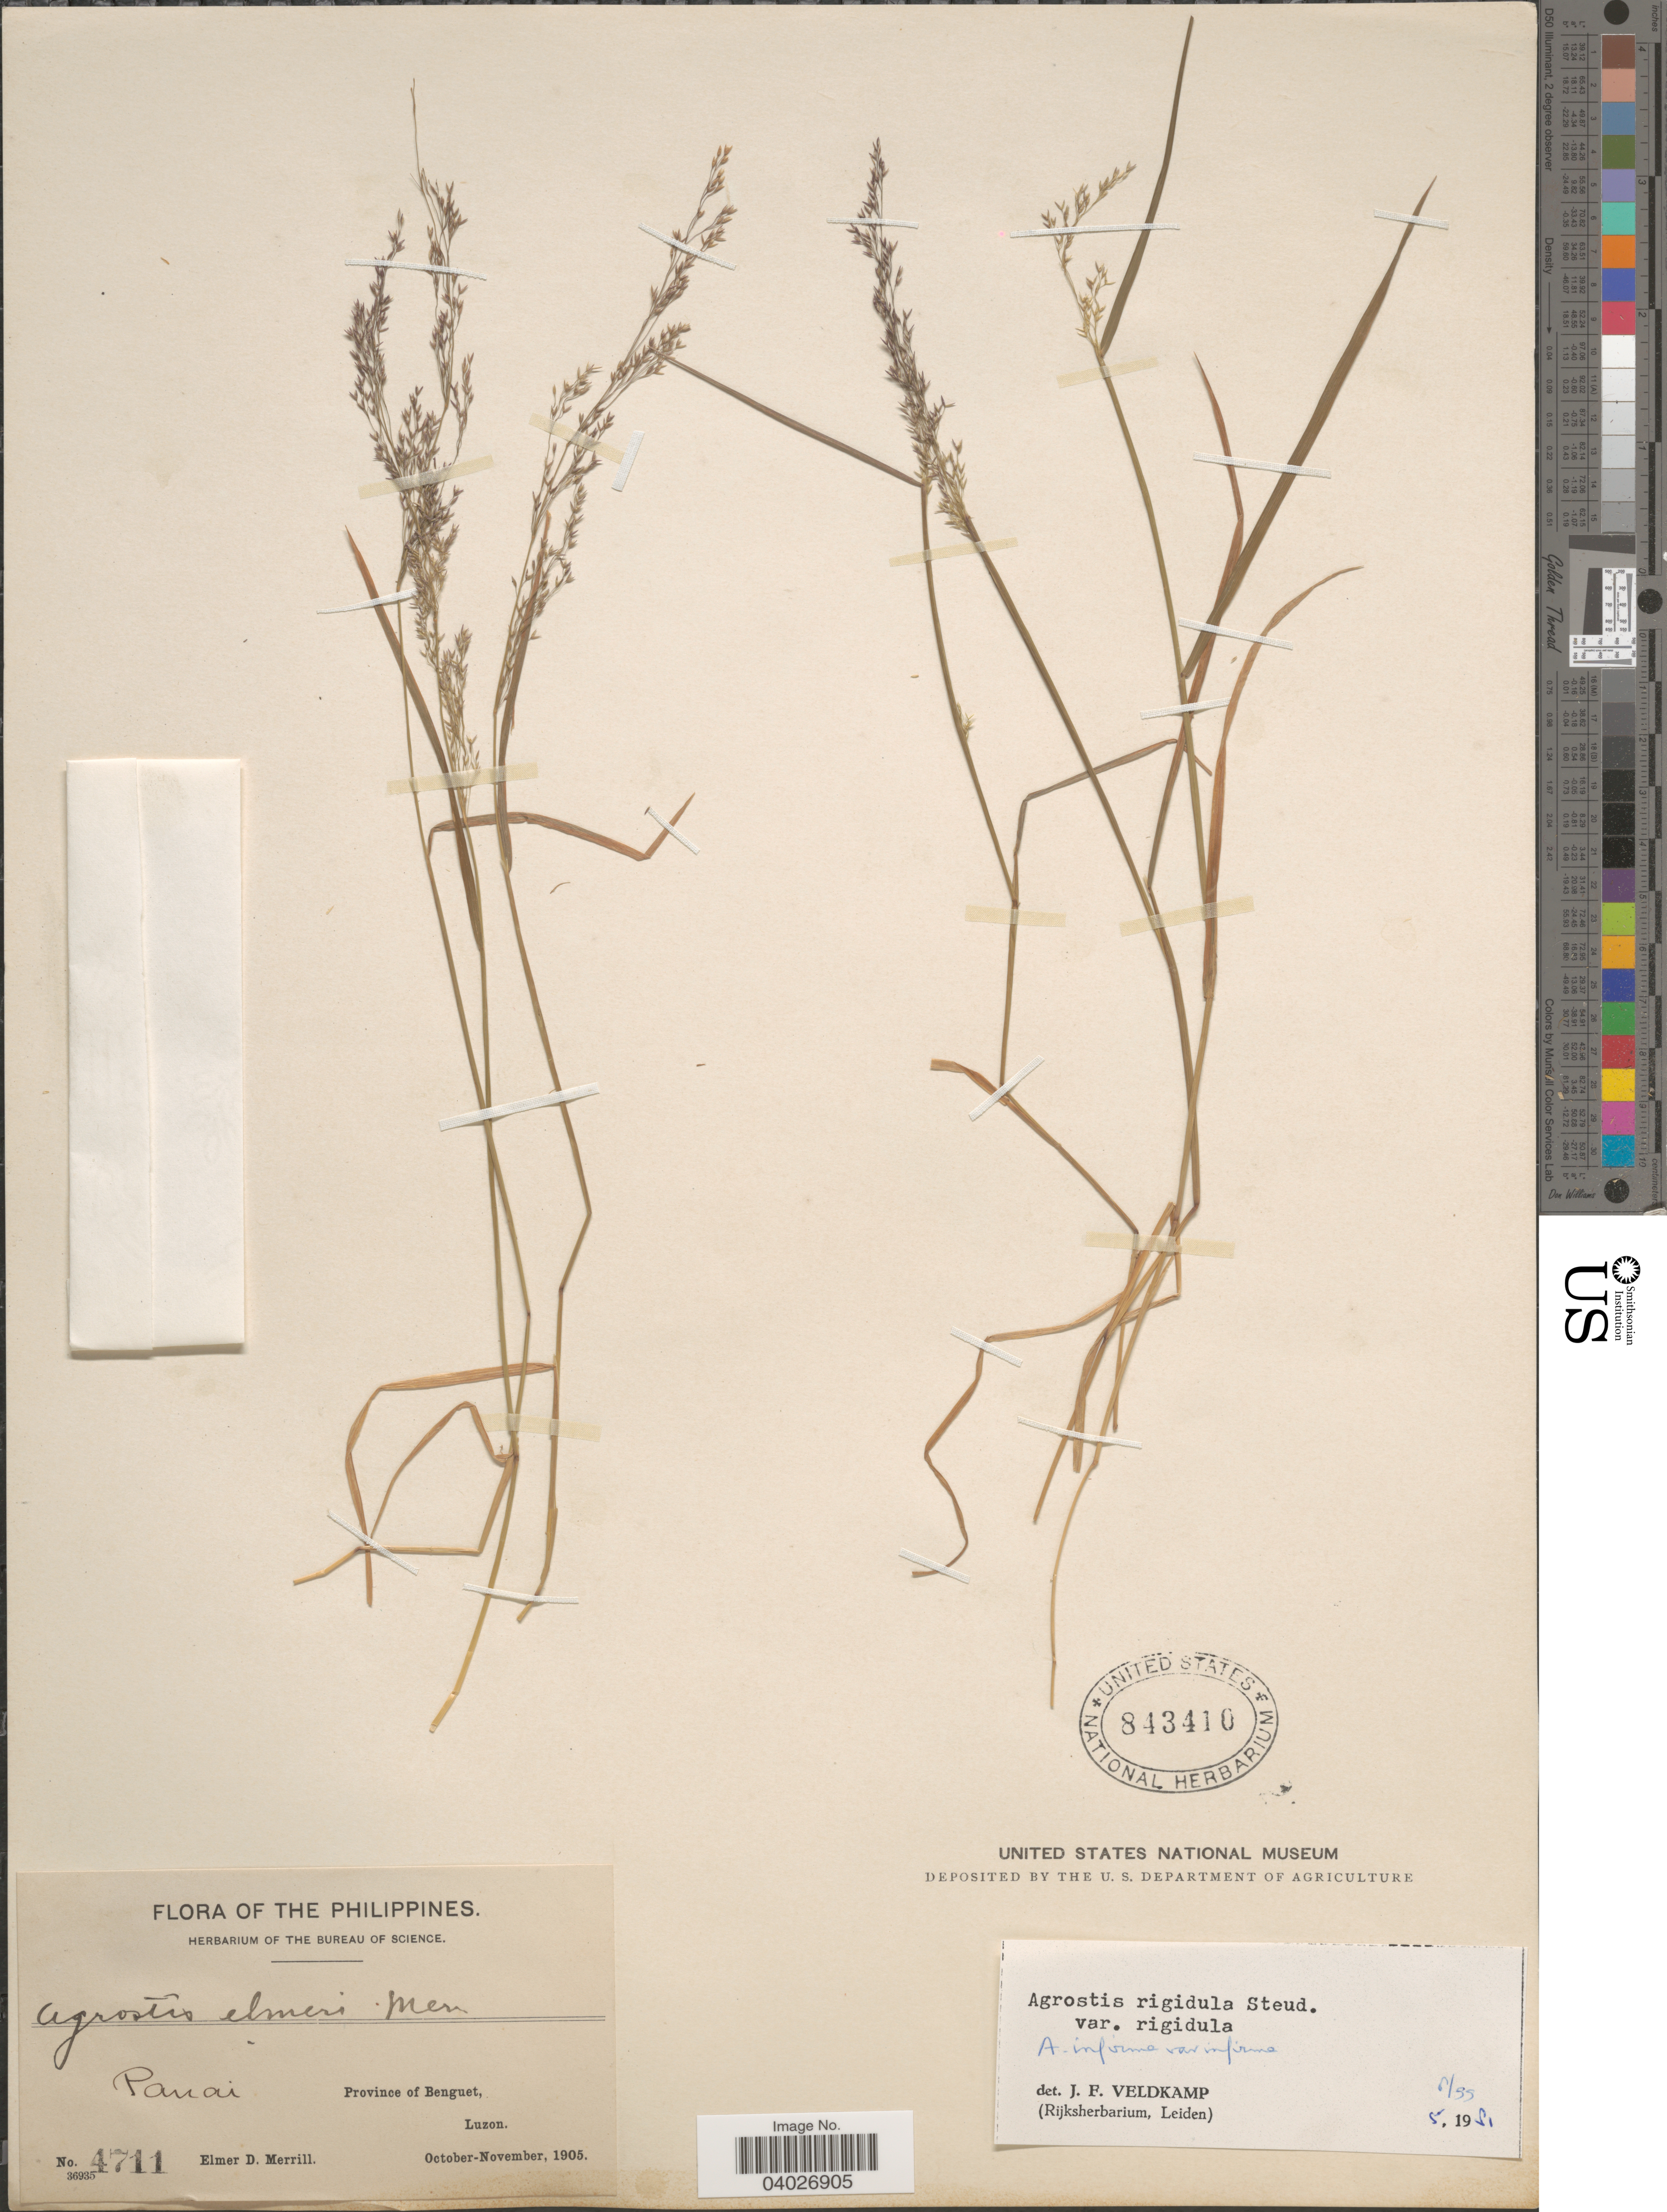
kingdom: Plantae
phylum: Tracheophyta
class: Liliopsida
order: Poales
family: Poaceae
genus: Agrostis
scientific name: Agrostis infirma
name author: Büse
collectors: E. D. Merrill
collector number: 4711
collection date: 1905-10/1905-11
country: Philippines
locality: Panai. Province of Benguet, Luzon.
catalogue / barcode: US 843410